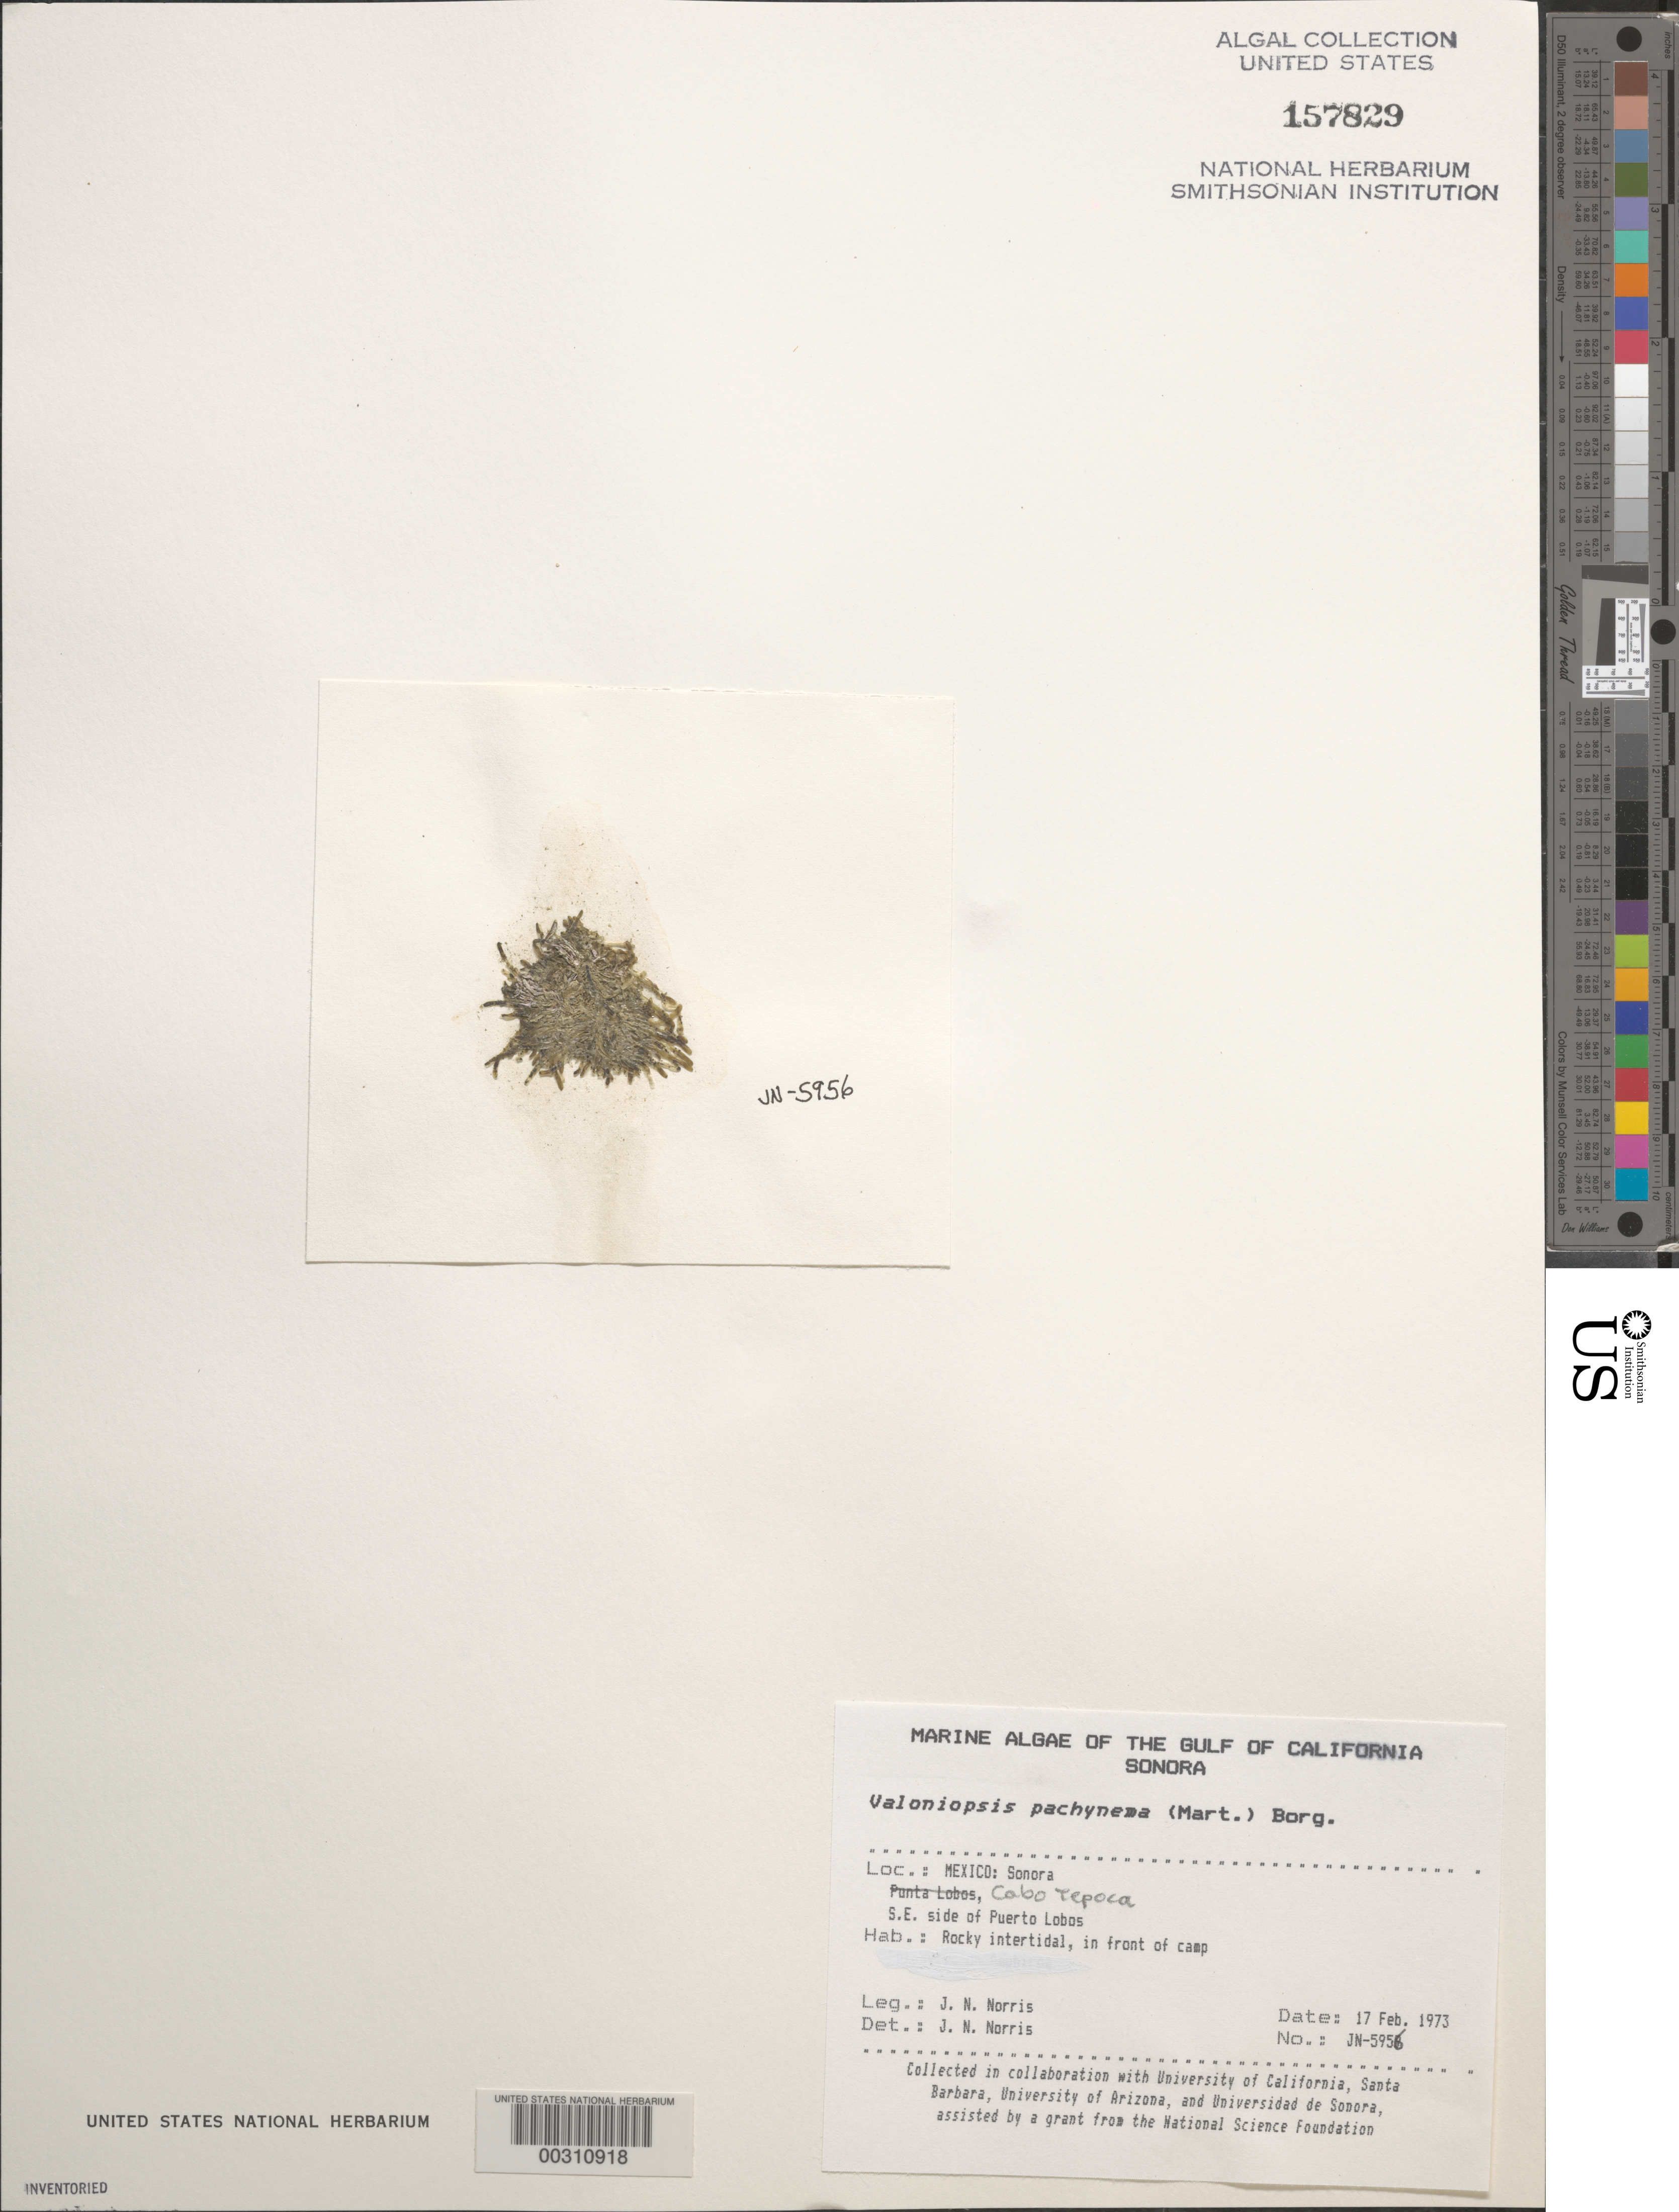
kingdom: Plantae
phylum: Chlorophyta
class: Ulvophyceae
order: Siphonocladales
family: Valoniaceae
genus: Valoniopsis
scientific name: Valoniopsis pachynema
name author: (G. Martens) Børgesen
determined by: Norris, James N.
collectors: J. N. Norris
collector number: JN-5956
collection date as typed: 17 Feb 1973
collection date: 1973-02-17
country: Mexico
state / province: Sonora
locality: Cabo Tepoca, Puerto de Lobos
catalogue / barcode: US 157829